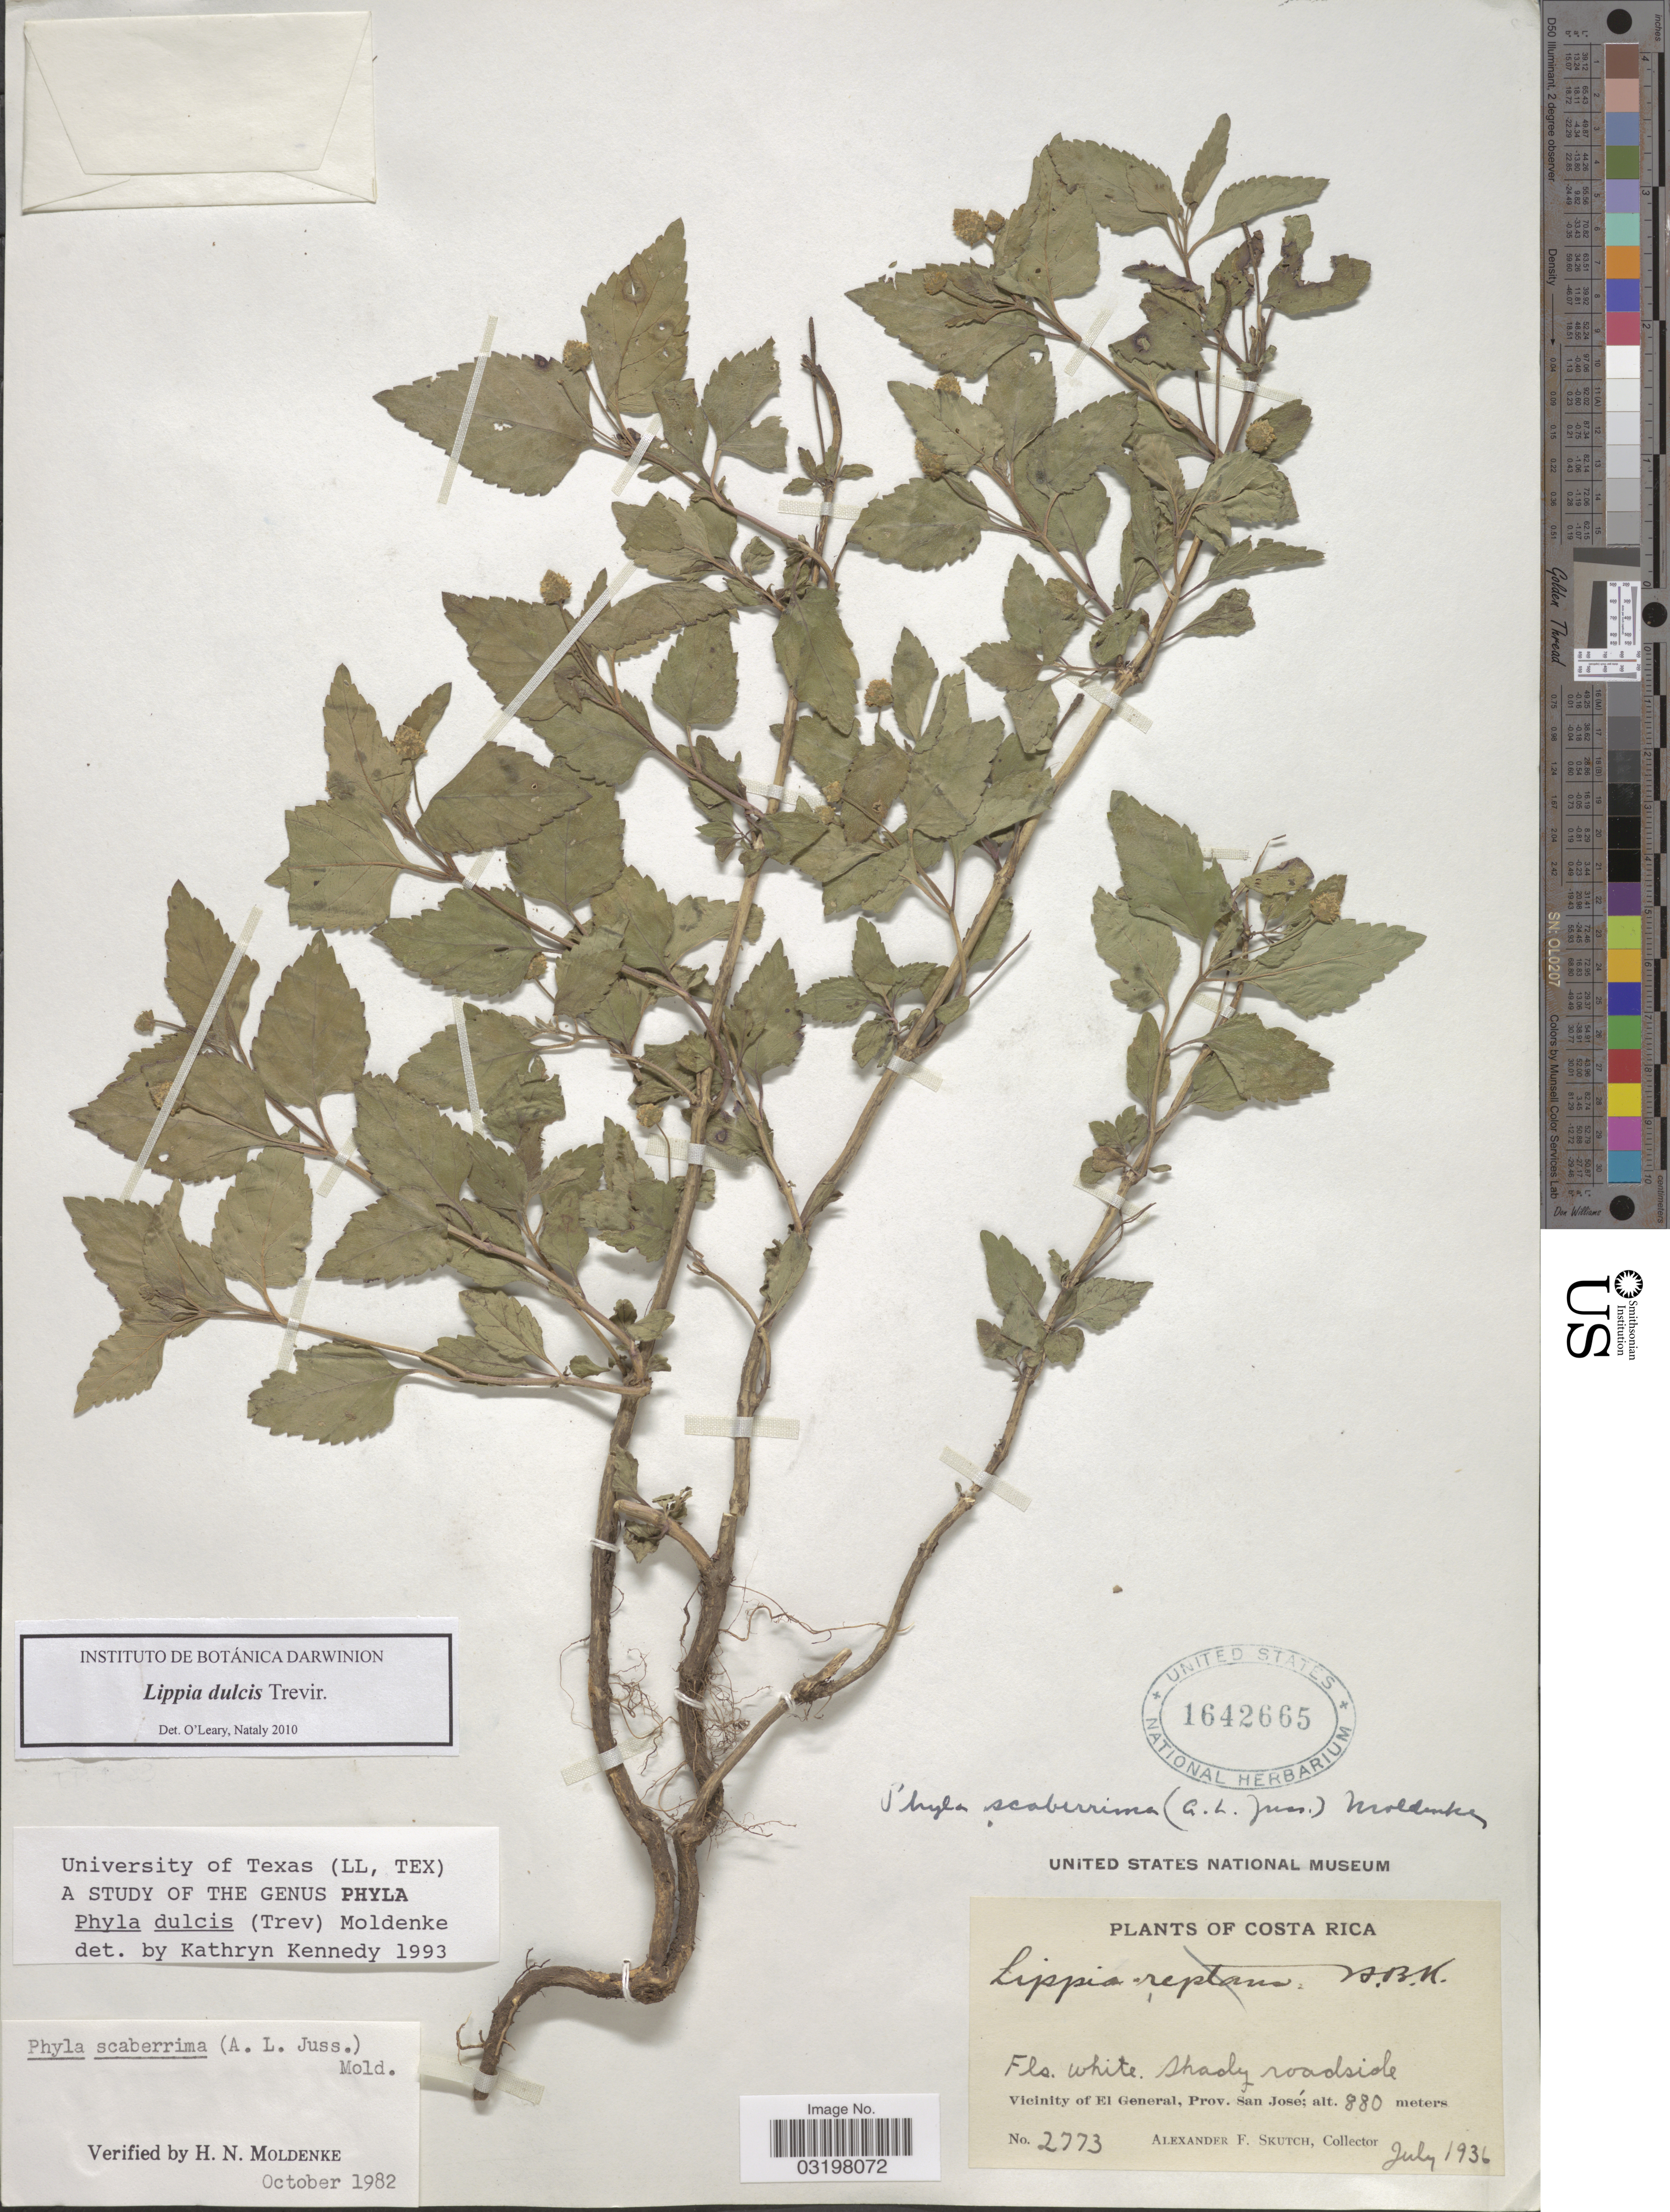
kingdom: Plantae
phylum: Tracheophyta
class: Magnoliopsida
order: Lamiales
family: Verbenaceae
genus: Lippia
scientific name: Lippia dulcis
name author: Trevis.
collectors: A. F. Skutch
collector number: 2773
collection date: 1936-07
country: Costa Rica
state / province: San José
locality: Vicinity of El General.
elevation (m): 880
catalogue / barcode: US 1642665